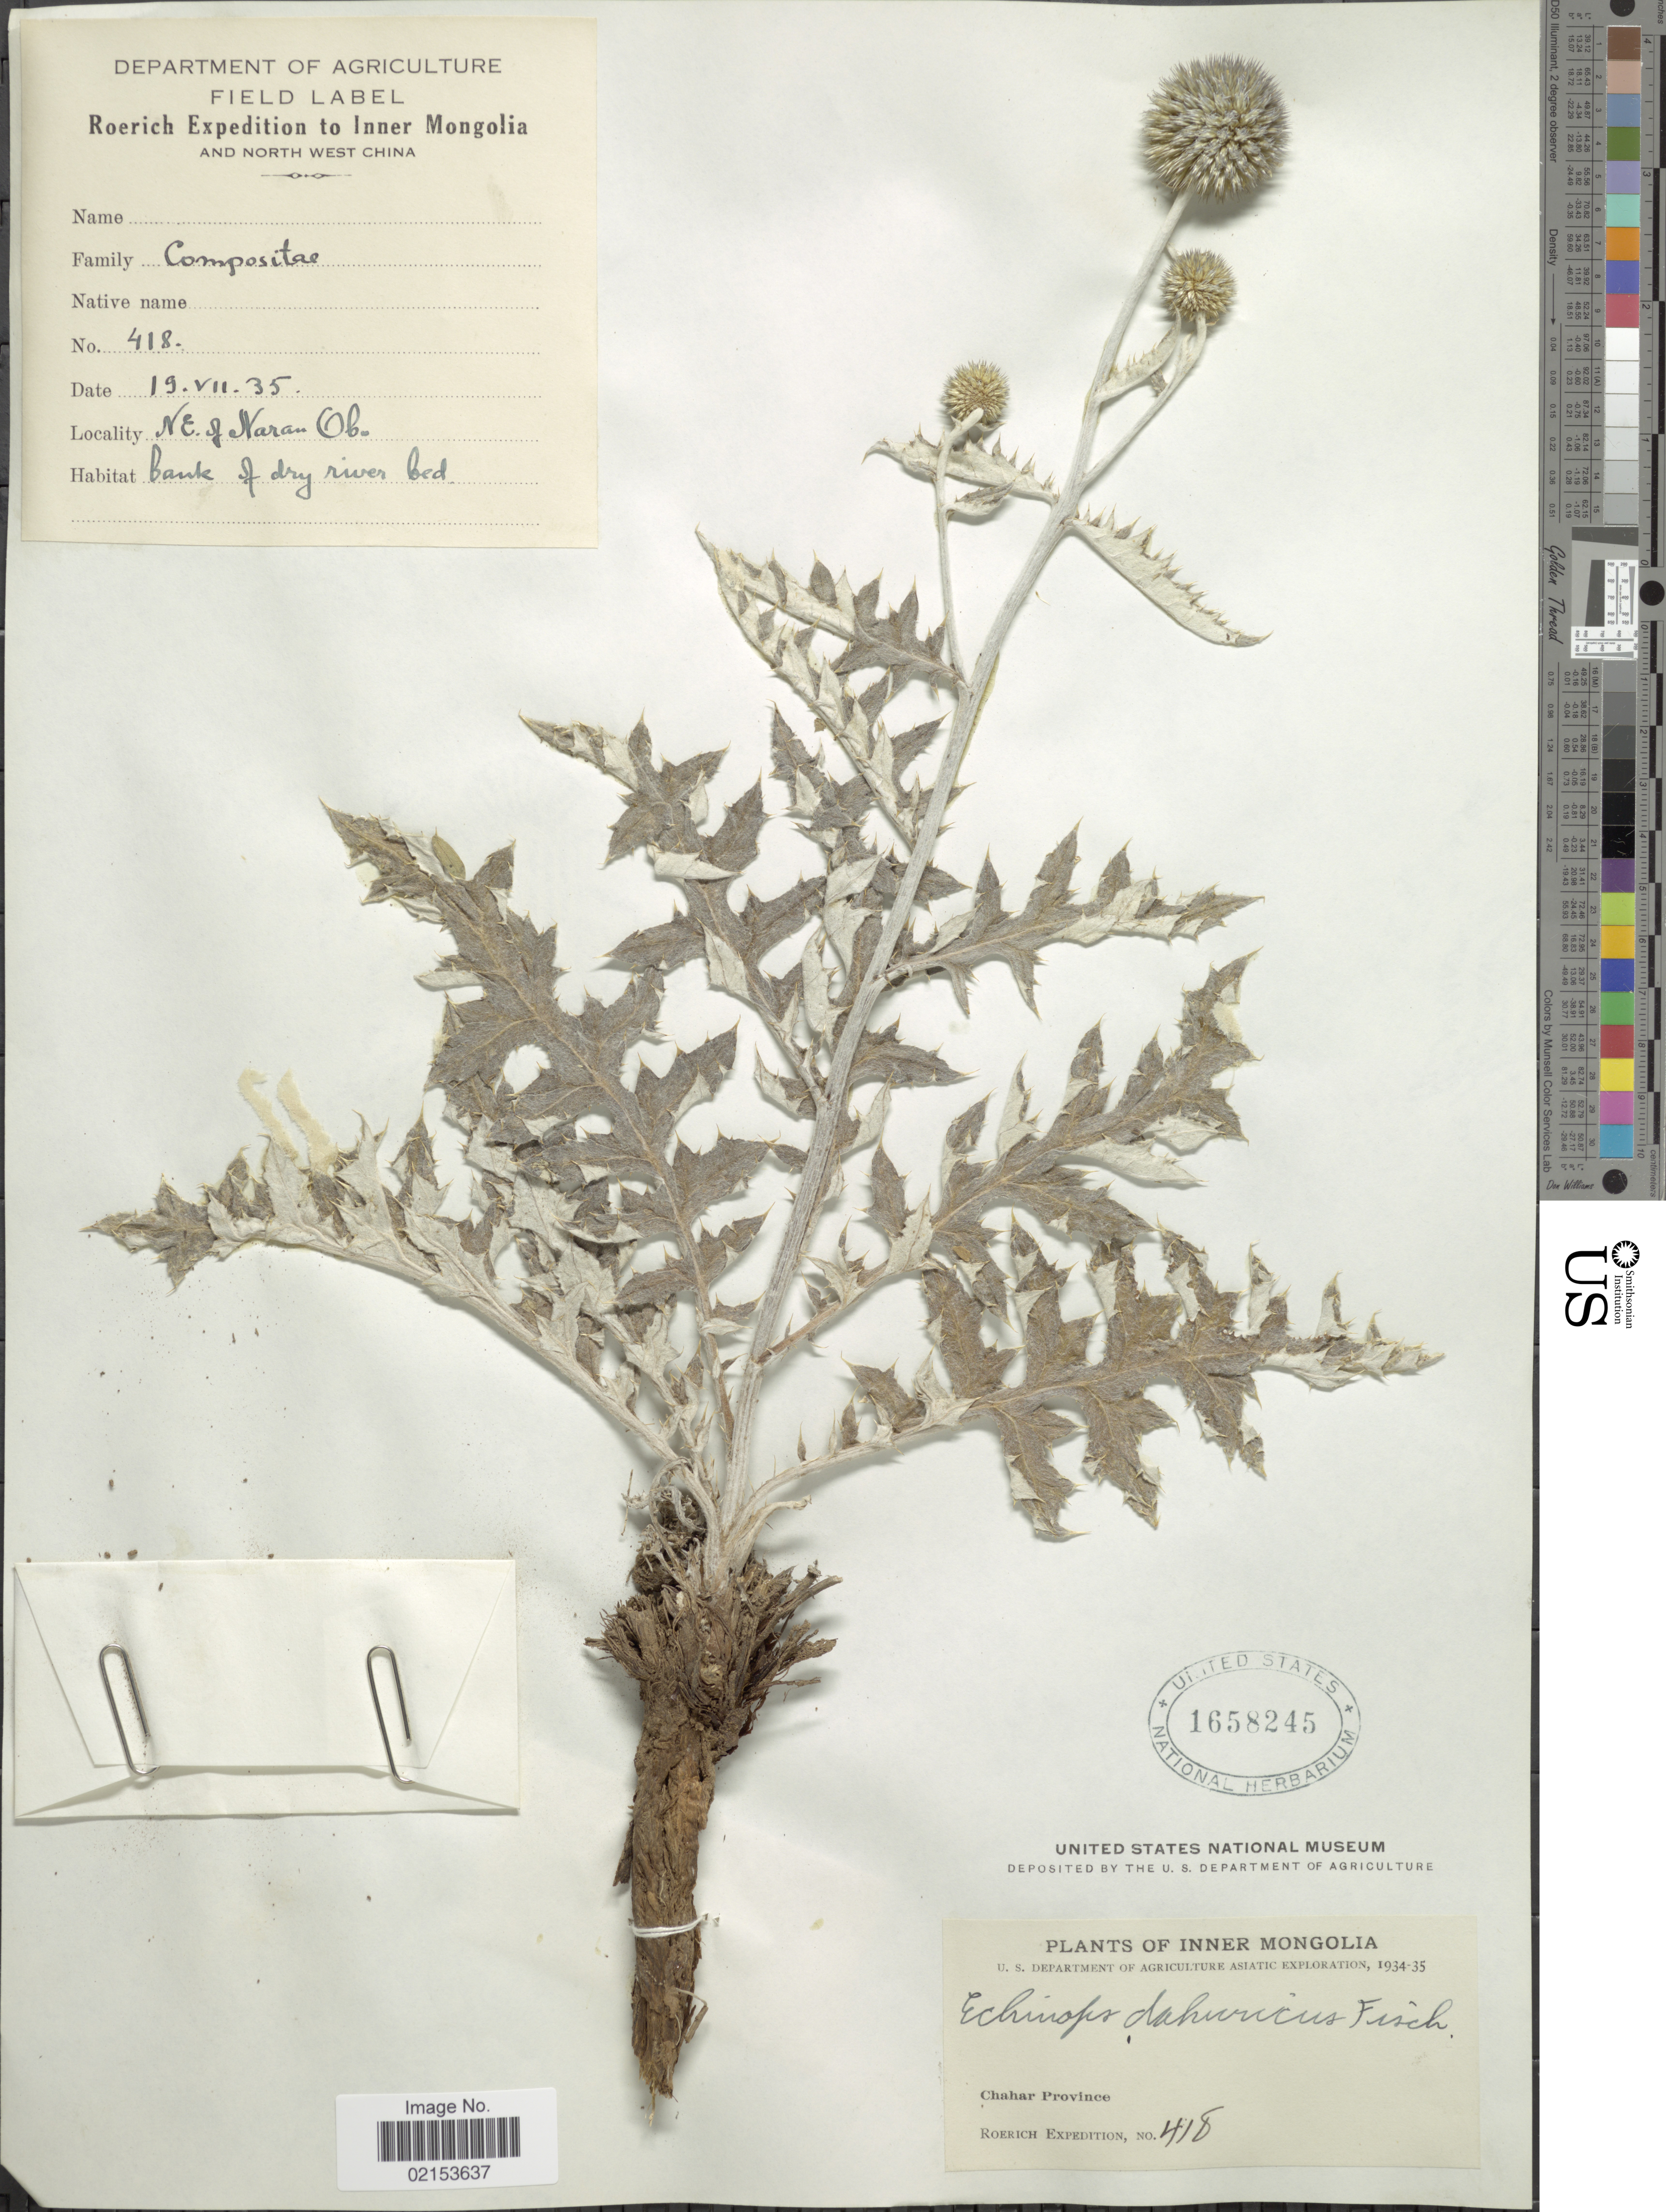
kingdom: Plantae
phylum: Tracheophyta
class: Magnoliopsida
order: Asterales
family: Asteraceae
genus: Echinops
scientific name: Echinops latifolius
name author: Tausch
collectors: Roerich Expedition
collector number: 418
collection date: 1935-07-19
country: China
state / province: Nei Monggol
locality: Inner Mongolia. NE of Naran Obo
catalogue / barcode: US 1658245